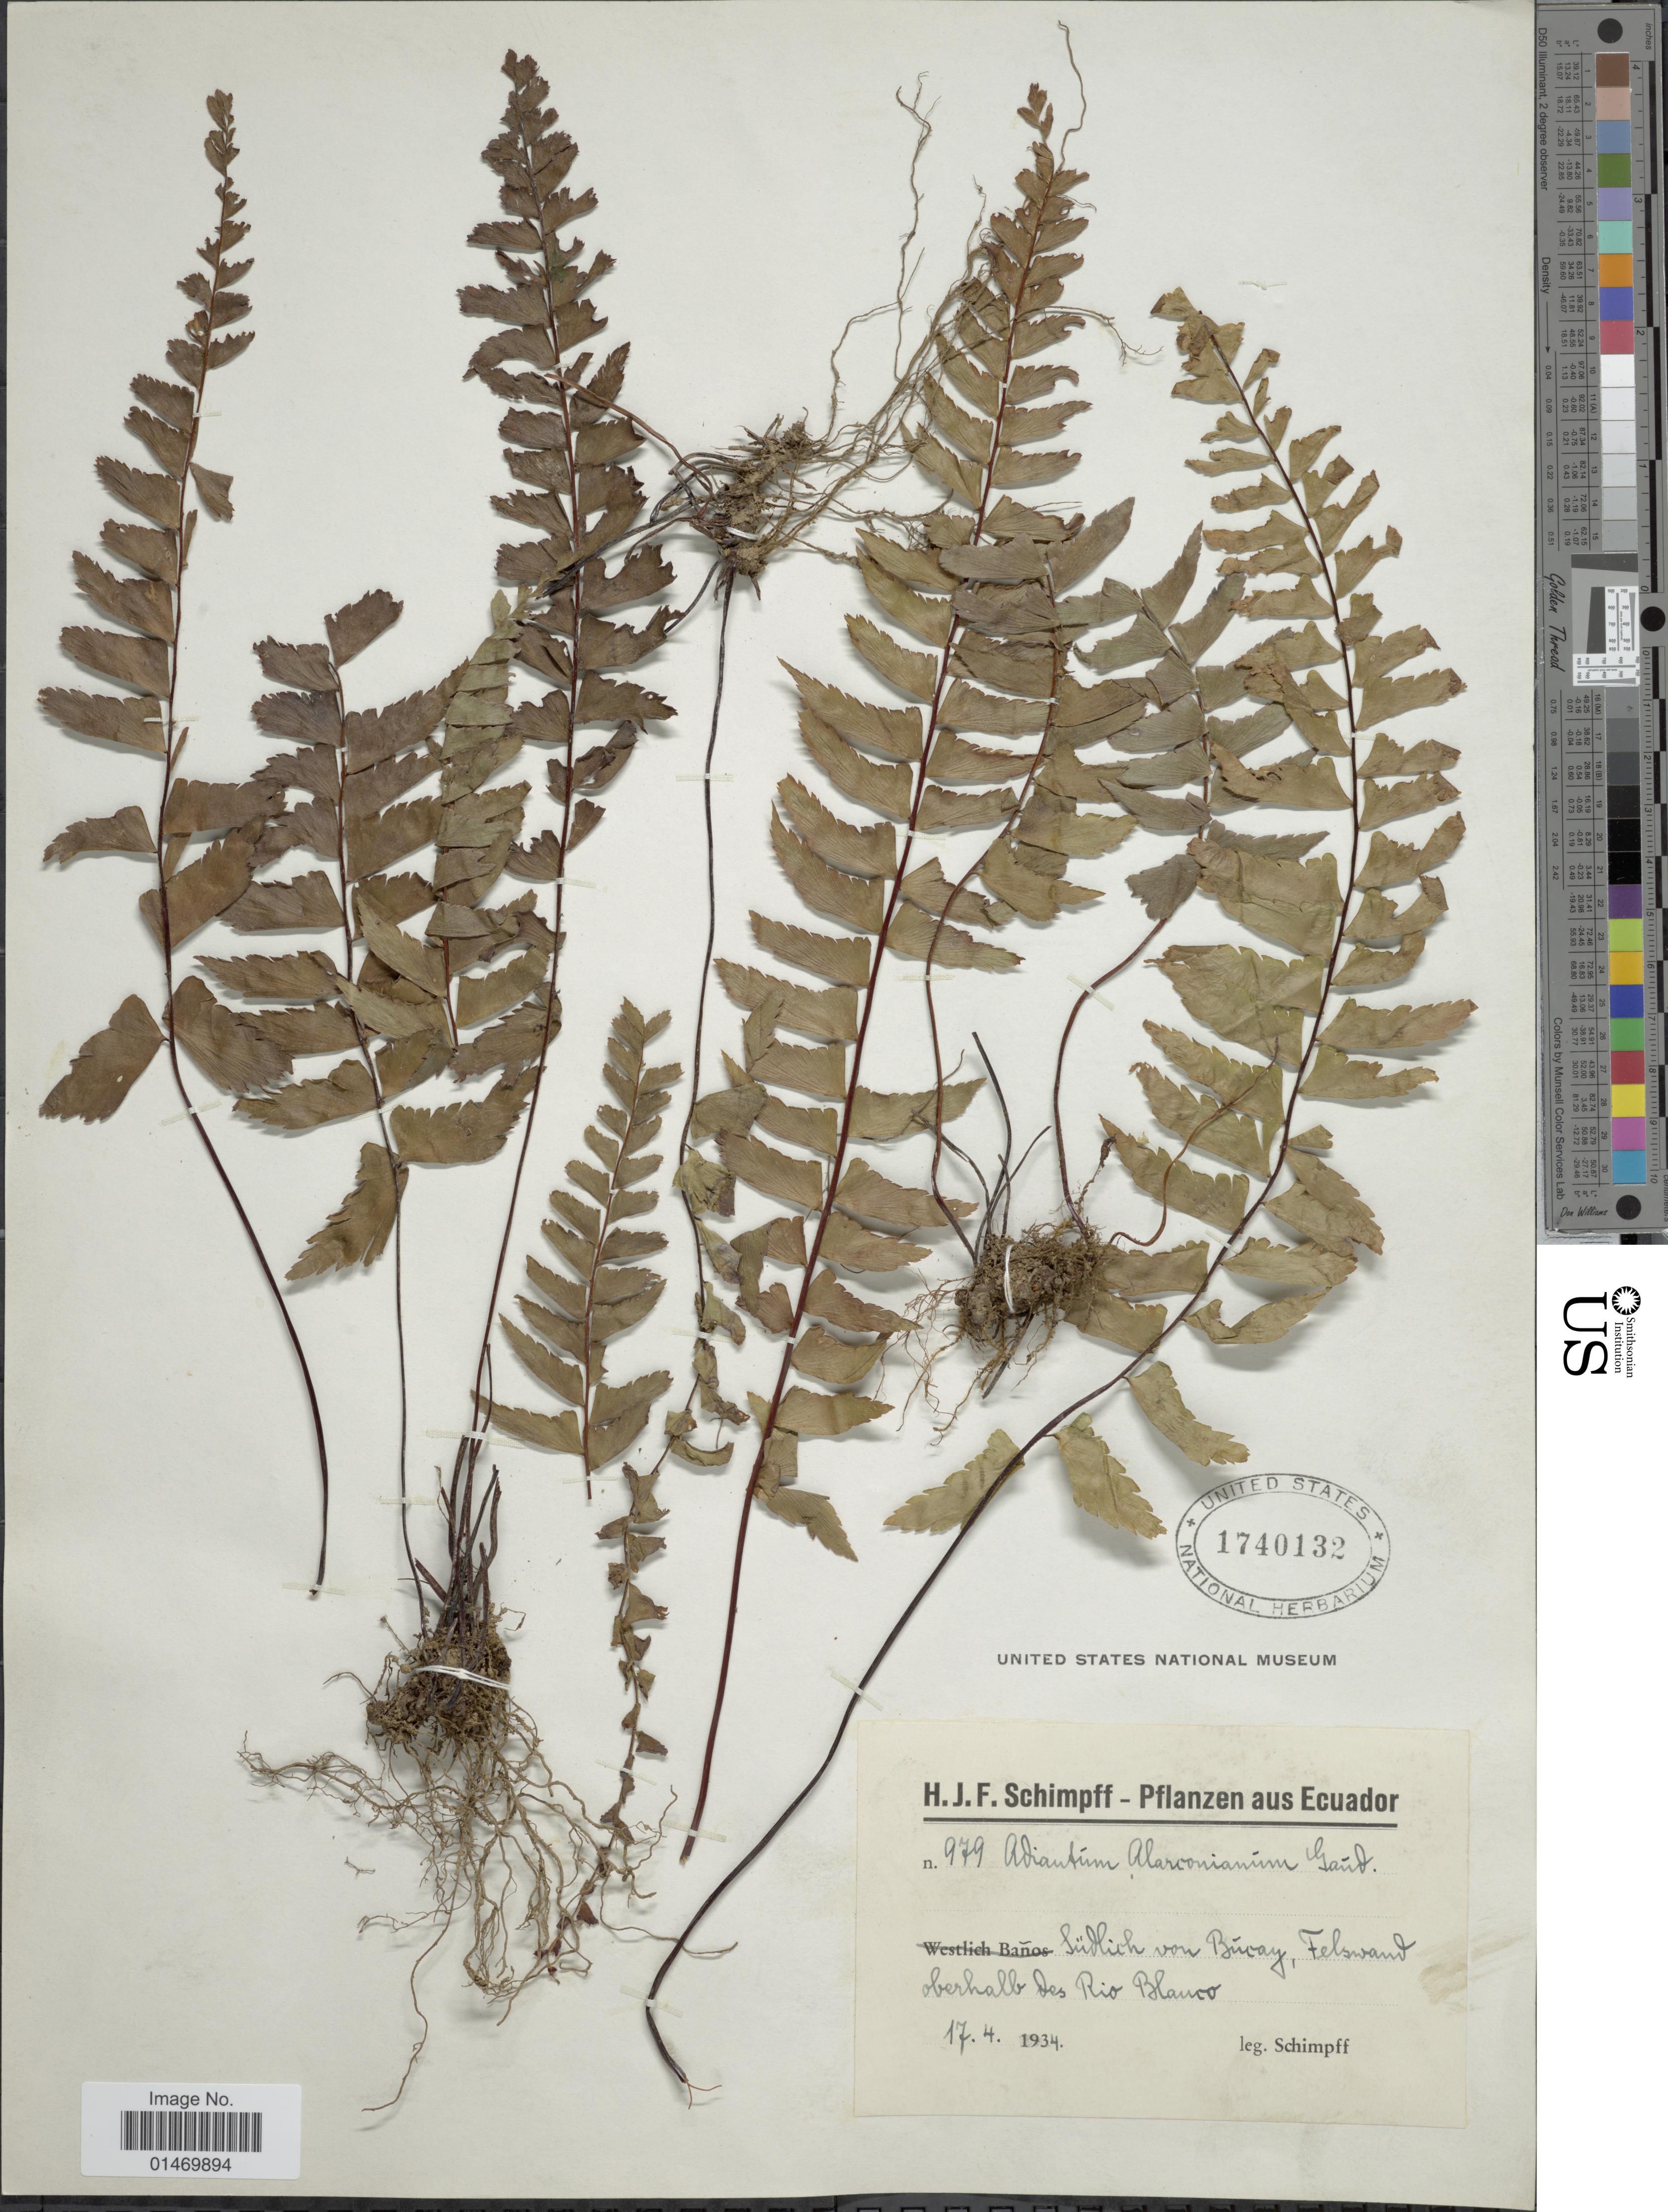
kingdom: Plantae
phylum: Tracheophyta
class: Polypodiopsida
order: Polypodiales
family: Pteridaceae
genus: Adiantum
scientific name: Adiantum alarconianum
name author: Gaudich.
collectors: H. Schimpff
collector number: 979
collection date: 1934-04-17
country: Ecuador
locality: Ecuador, Sudlich von Bucay, Felswand, oberhalb des Rio Blanco.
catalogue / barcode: US 1740132